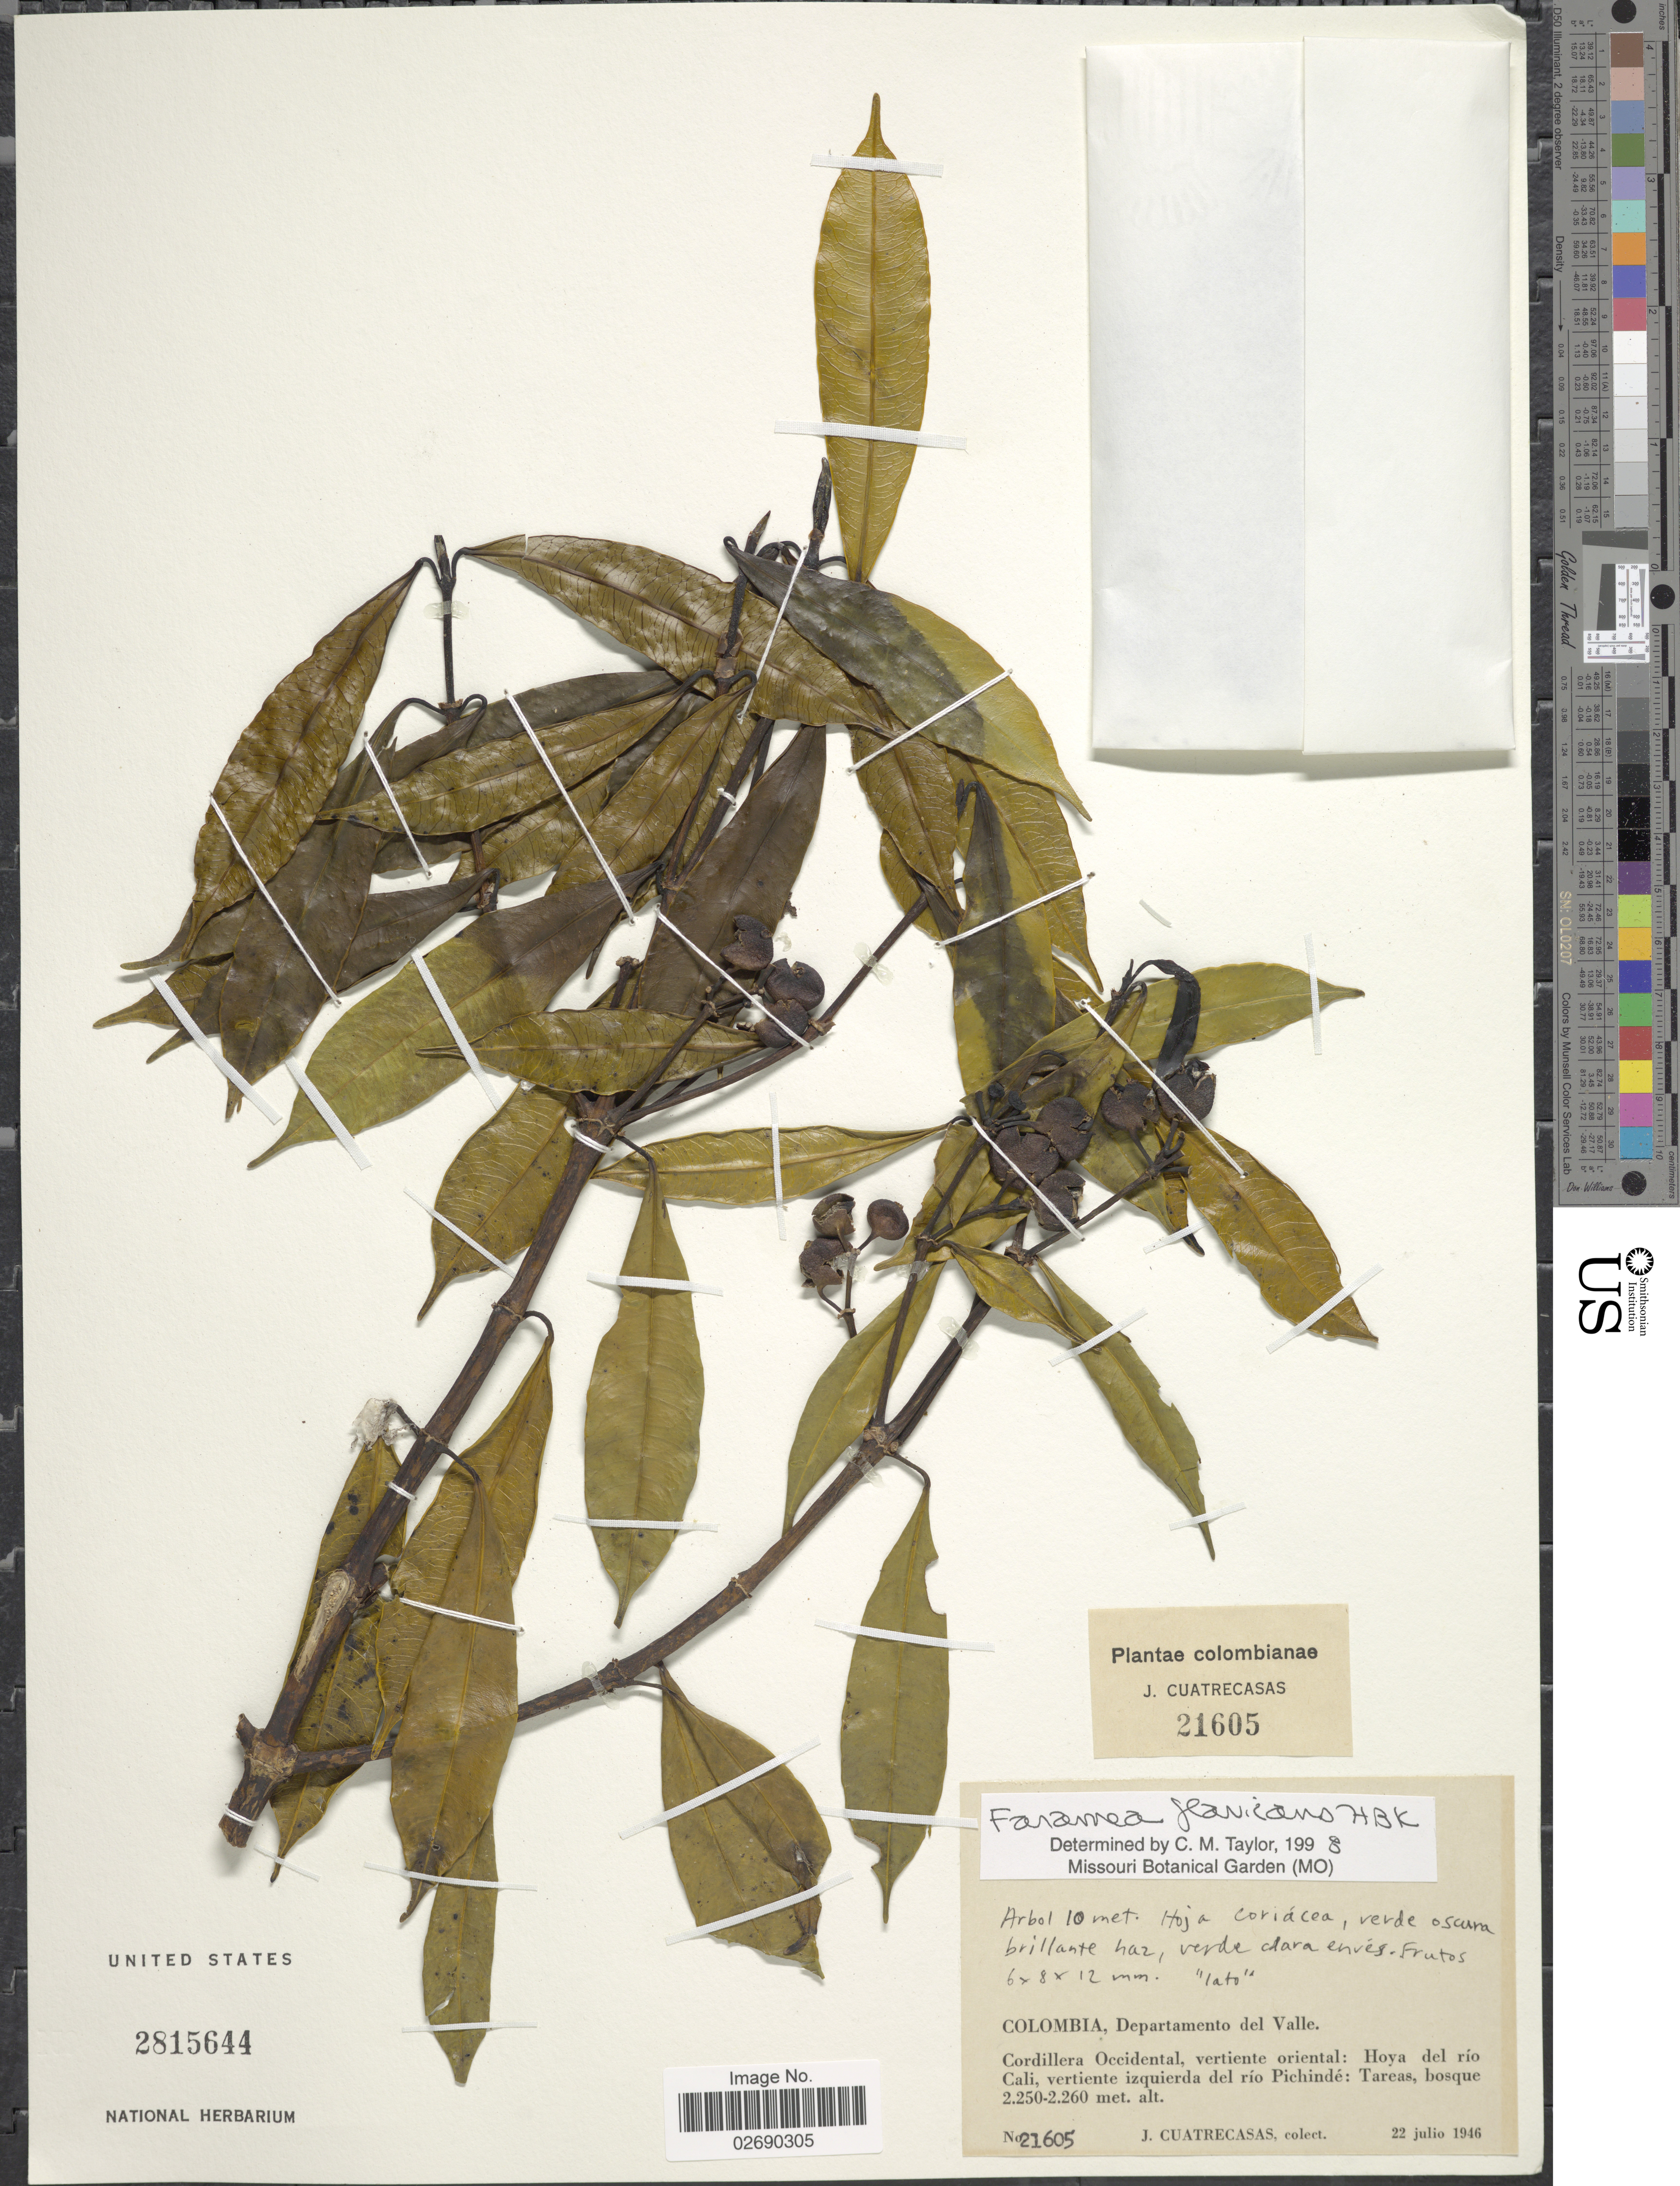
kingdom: Plantae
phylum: Tracheophyta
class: Magnoliopsida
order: Gentianales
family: Rubiaceae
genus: Faramea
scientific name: Faramea flavicans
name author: (Roem. & Schult.) Standl.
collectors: J. Cuatrecasas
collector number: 21605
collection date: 1946-07-22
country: Colombia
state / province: Valle del Cauca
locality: Departamento del Valle, Cordillera Occidental, vertiente oriental: Hoya del río Cali, vertiente izquierda del río Pichindé: Tarcas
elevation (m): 2250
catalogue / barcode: US 2815644